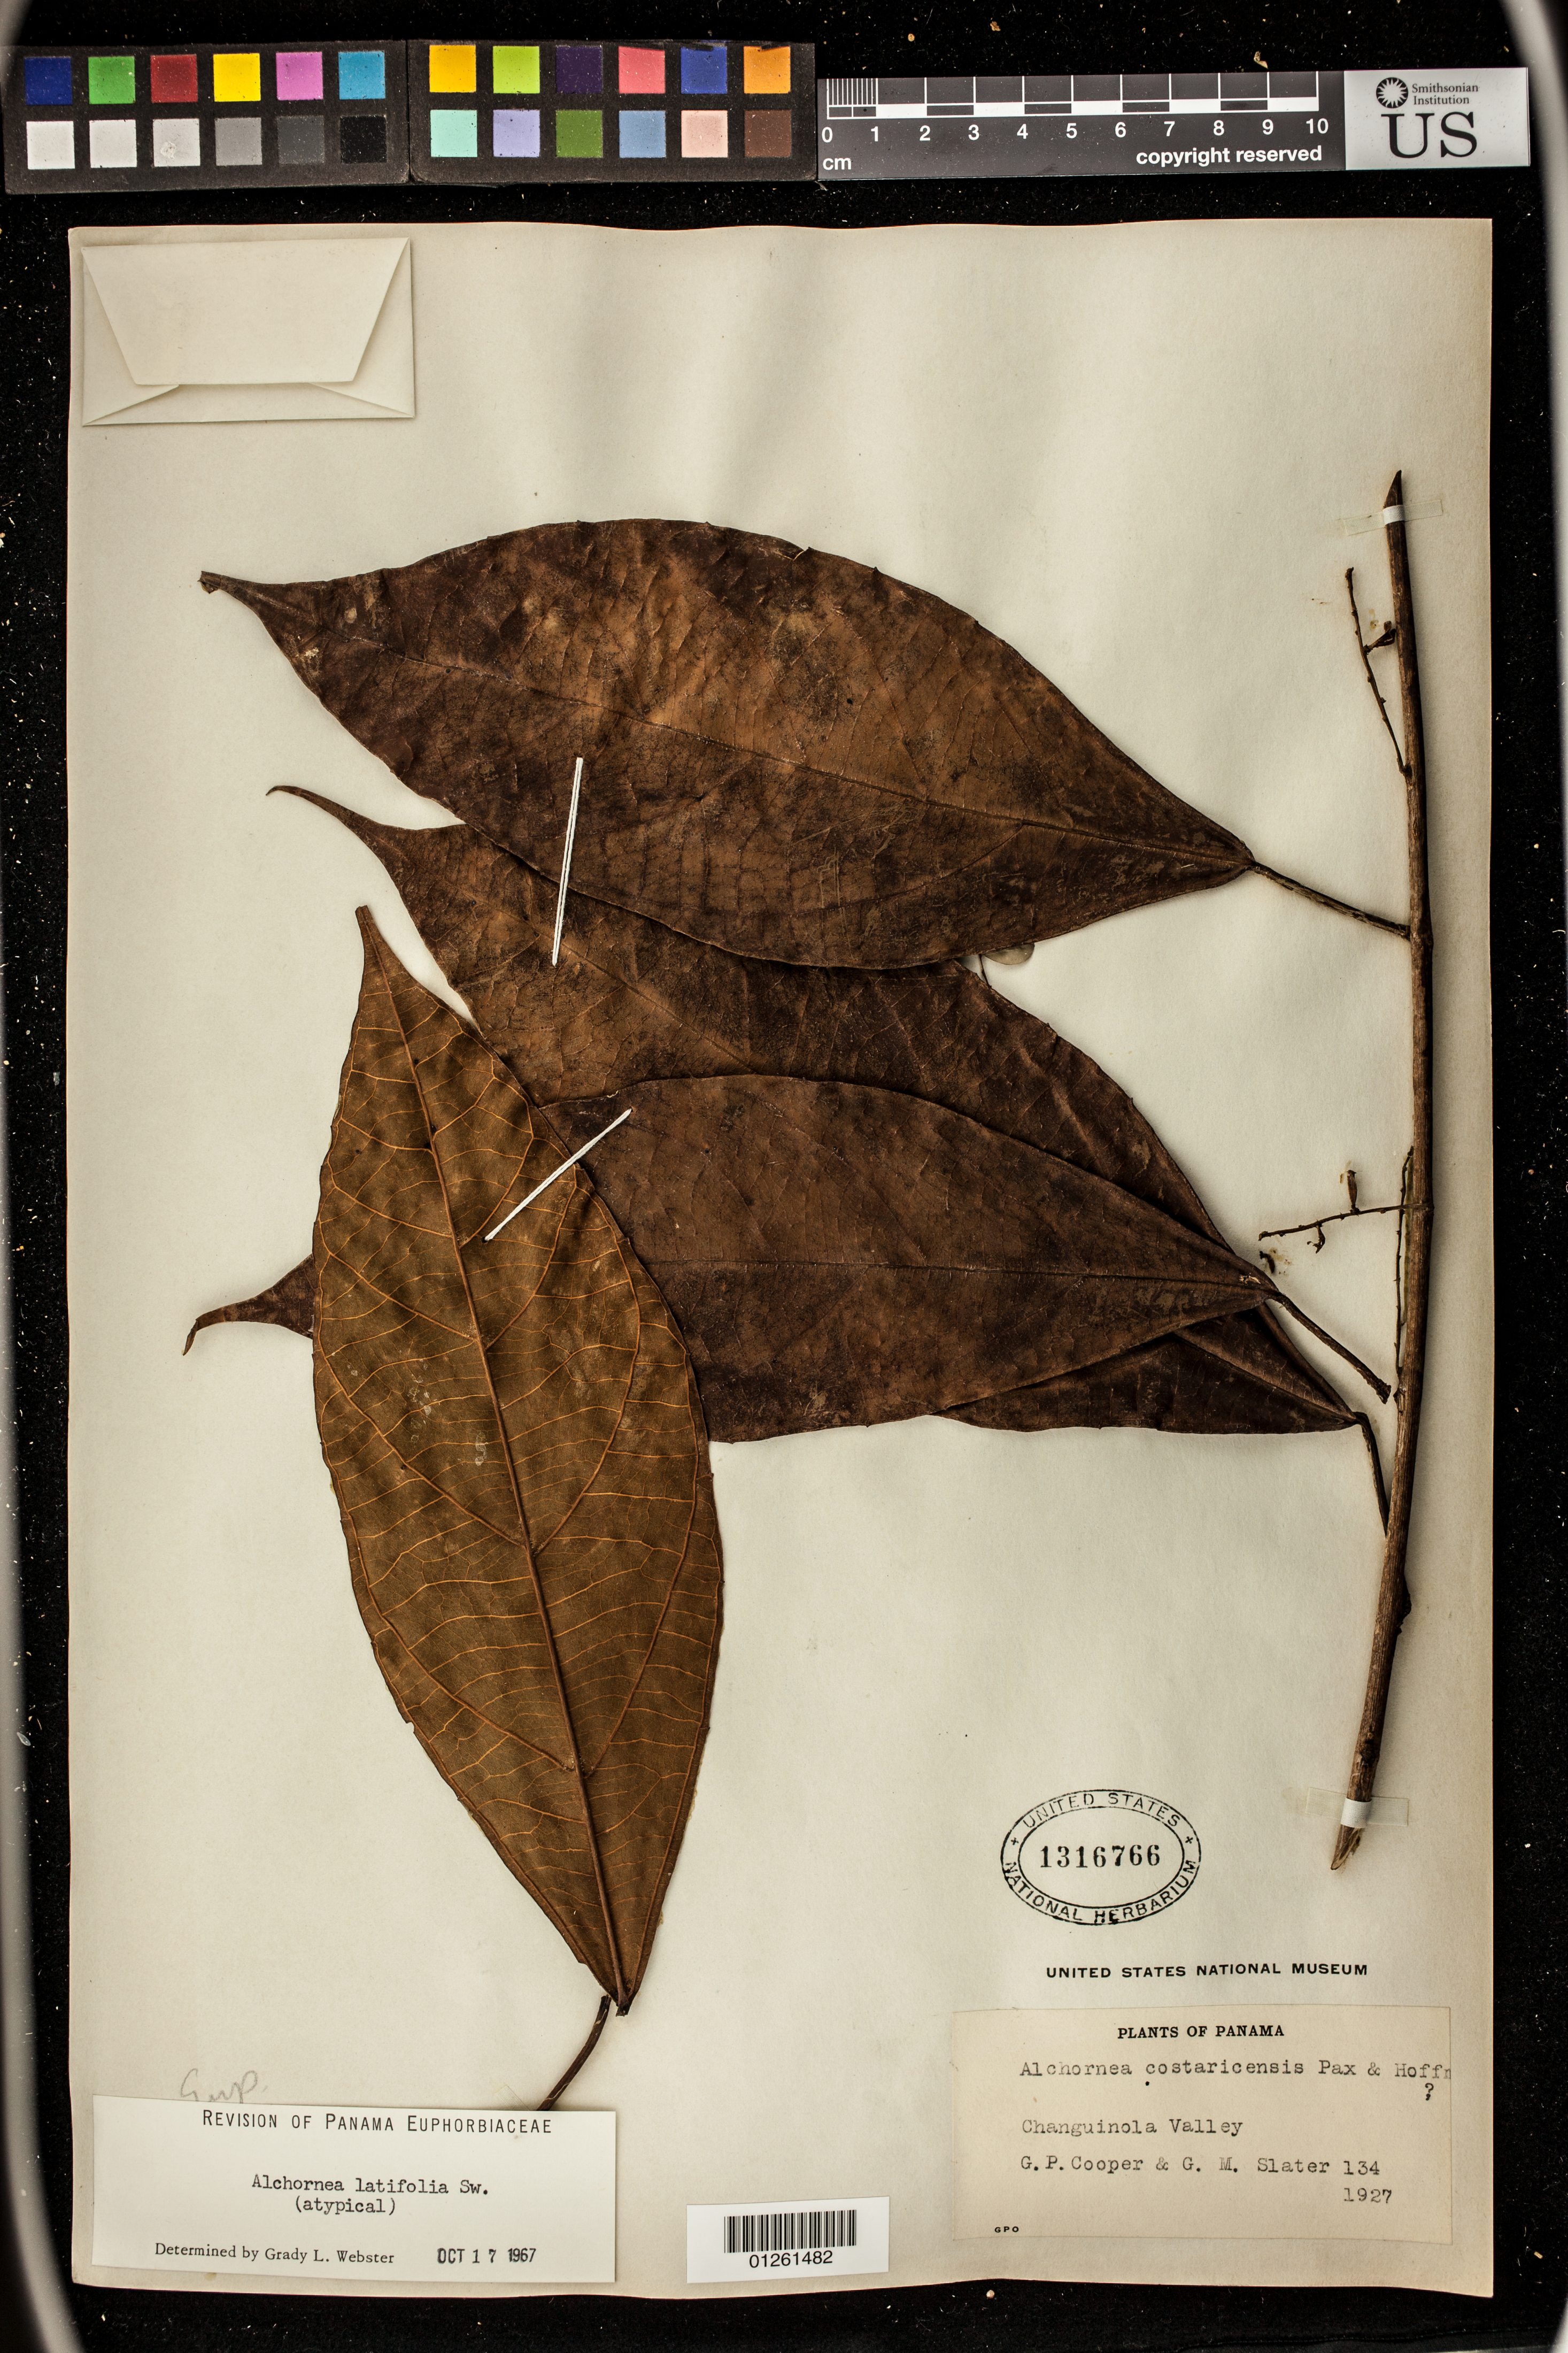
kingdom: Plantae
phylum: Tracheophyta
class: Magnoliopsida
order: Malpighiales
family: Euphorbiaceae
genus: Alchornea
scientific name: Alchornea latifolia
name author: Sw.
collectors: G. Cooper & G. Slater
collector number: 134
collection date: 1927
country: Panama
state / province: Bocas del Toro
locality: Changuinola Valley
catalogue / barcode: US 1316766